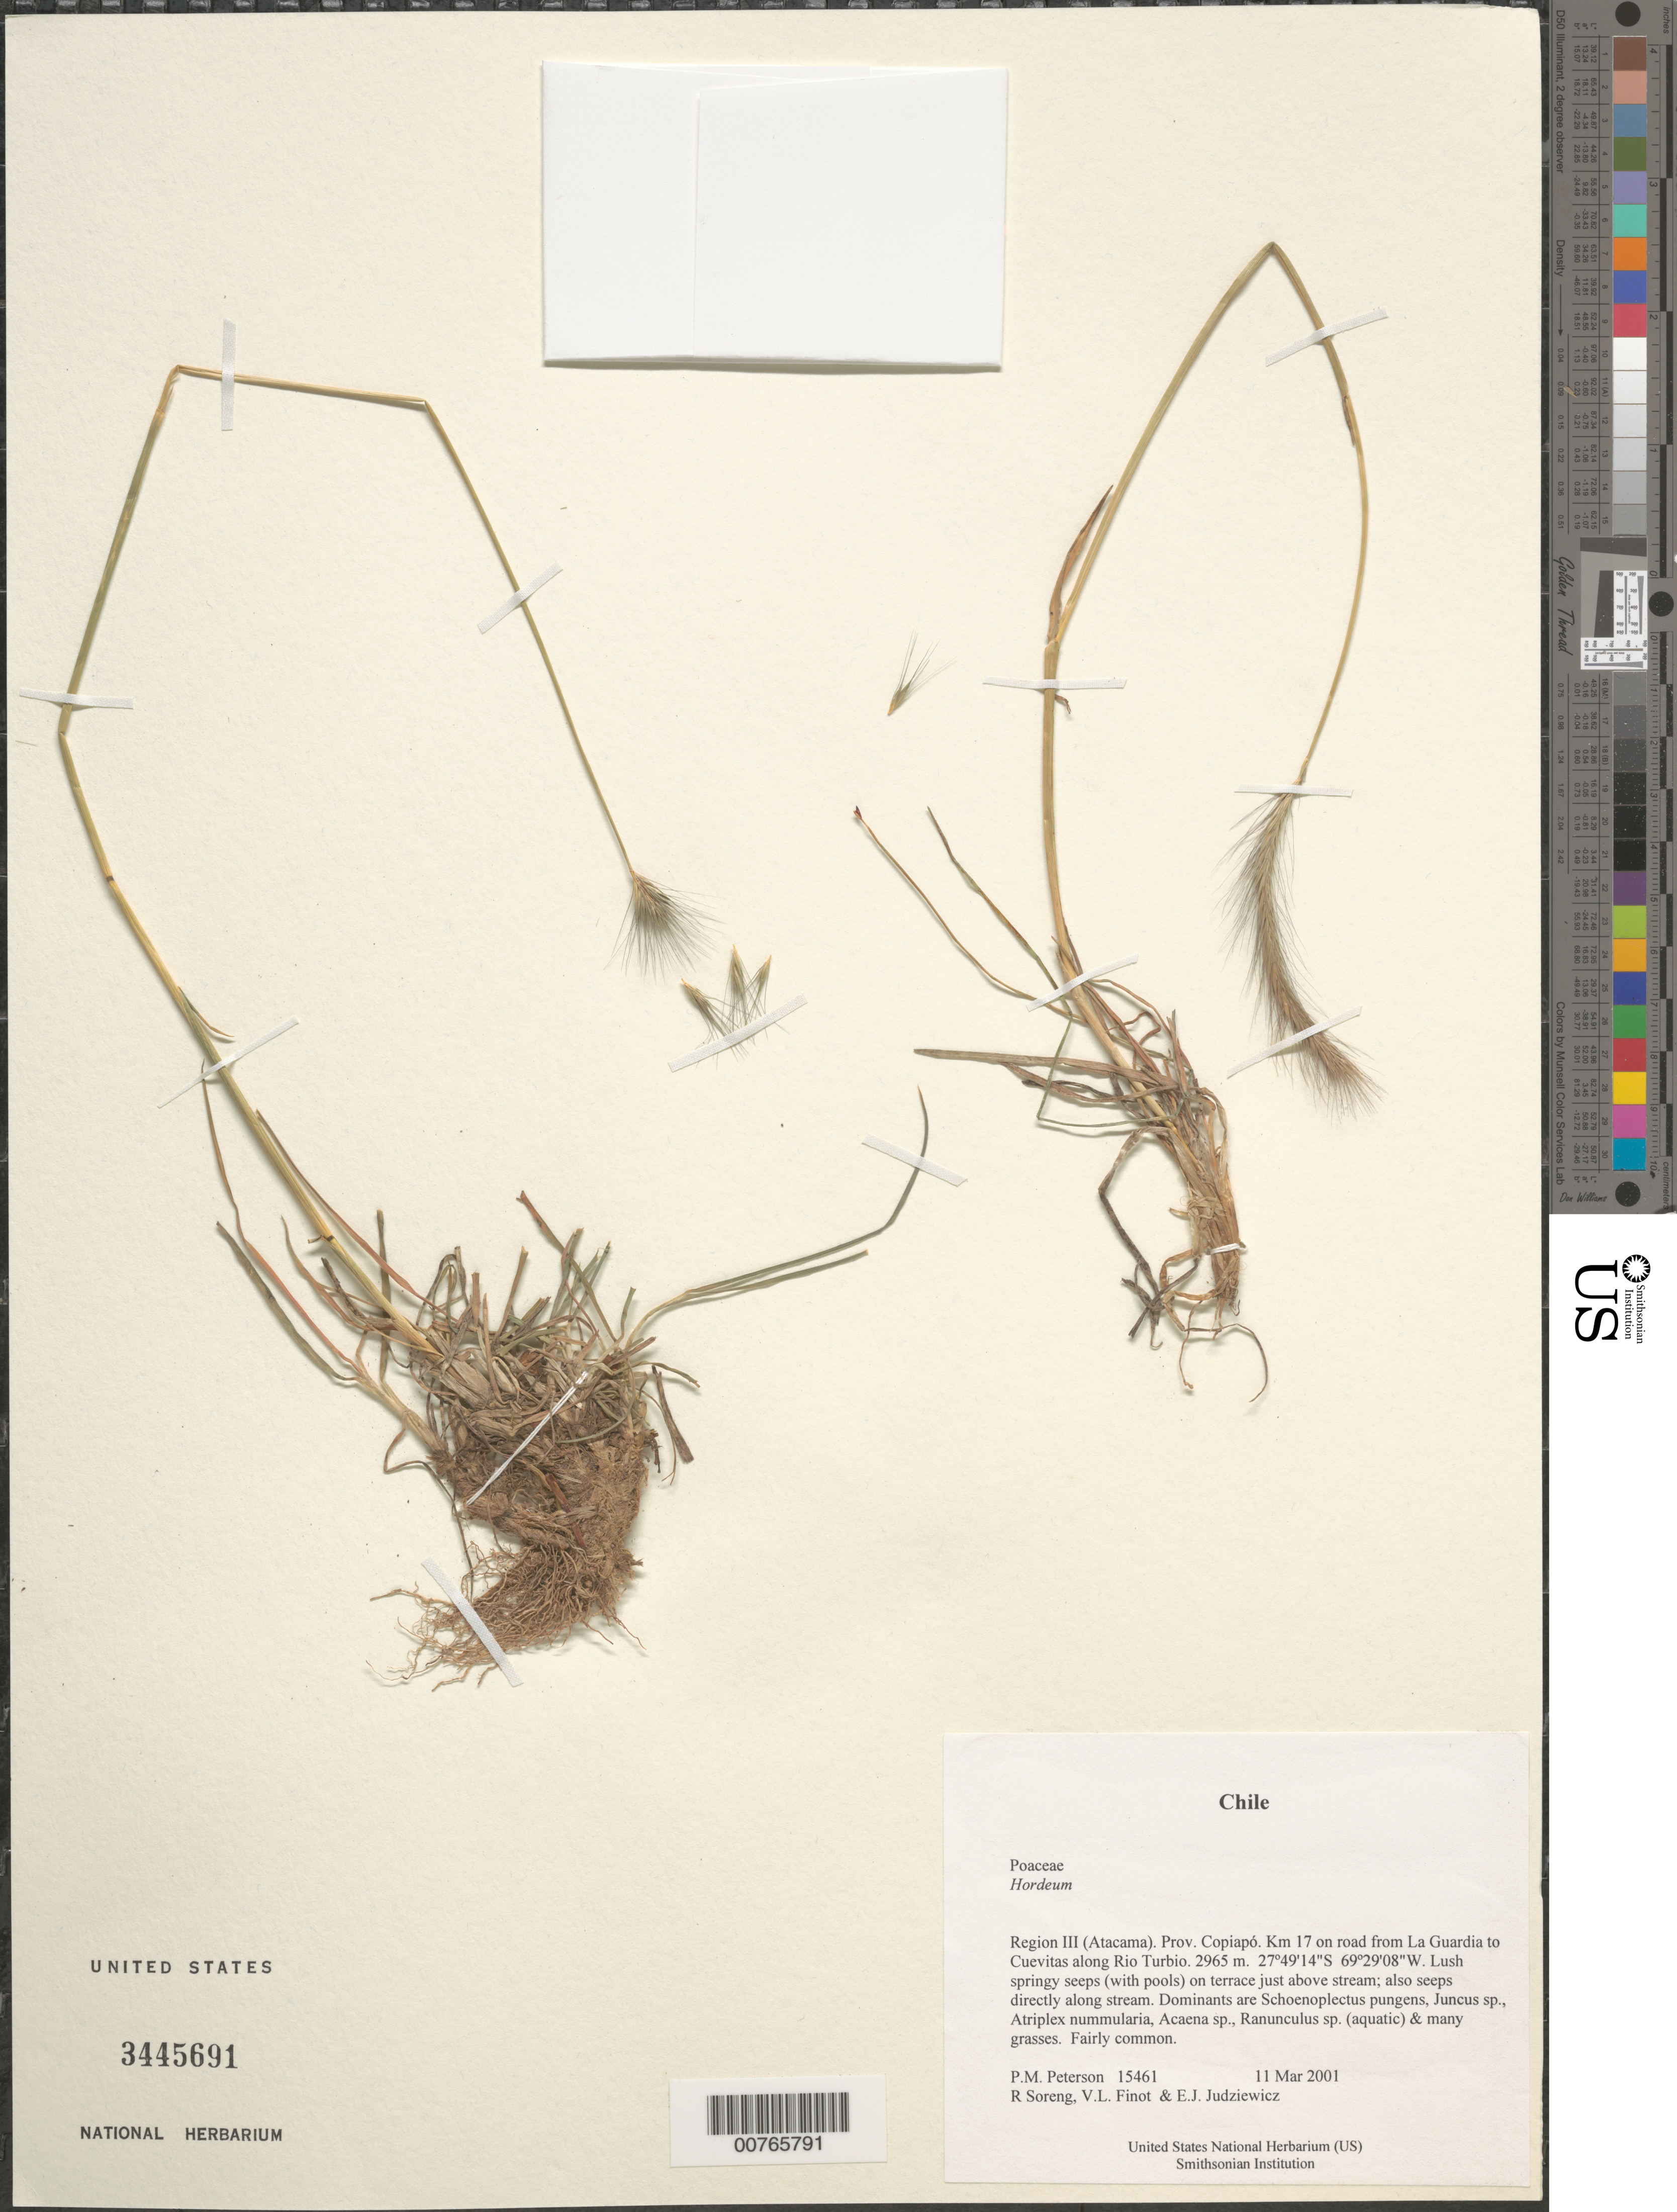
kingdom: Plantae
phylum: Tracheophyta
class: Liliopsida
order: Poales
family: Poaceae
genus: Hordeum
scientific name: Hordeum sp.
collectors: P. M. Peterson, R. J. Soreng, V. Finot & E. J. Judziewicz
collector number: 15461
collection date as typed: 11 Mar 2001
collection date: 2001-03-11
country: Chile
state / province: Atacama (III)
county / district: Copiapó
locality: Km 17 on road from La Guardia to Cuevitas along Rio Turbio.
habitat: Lush springy seeps (with pools) on terrace just above stream; also seeps directly along stream.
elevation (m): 2965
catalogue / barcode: US 3445691